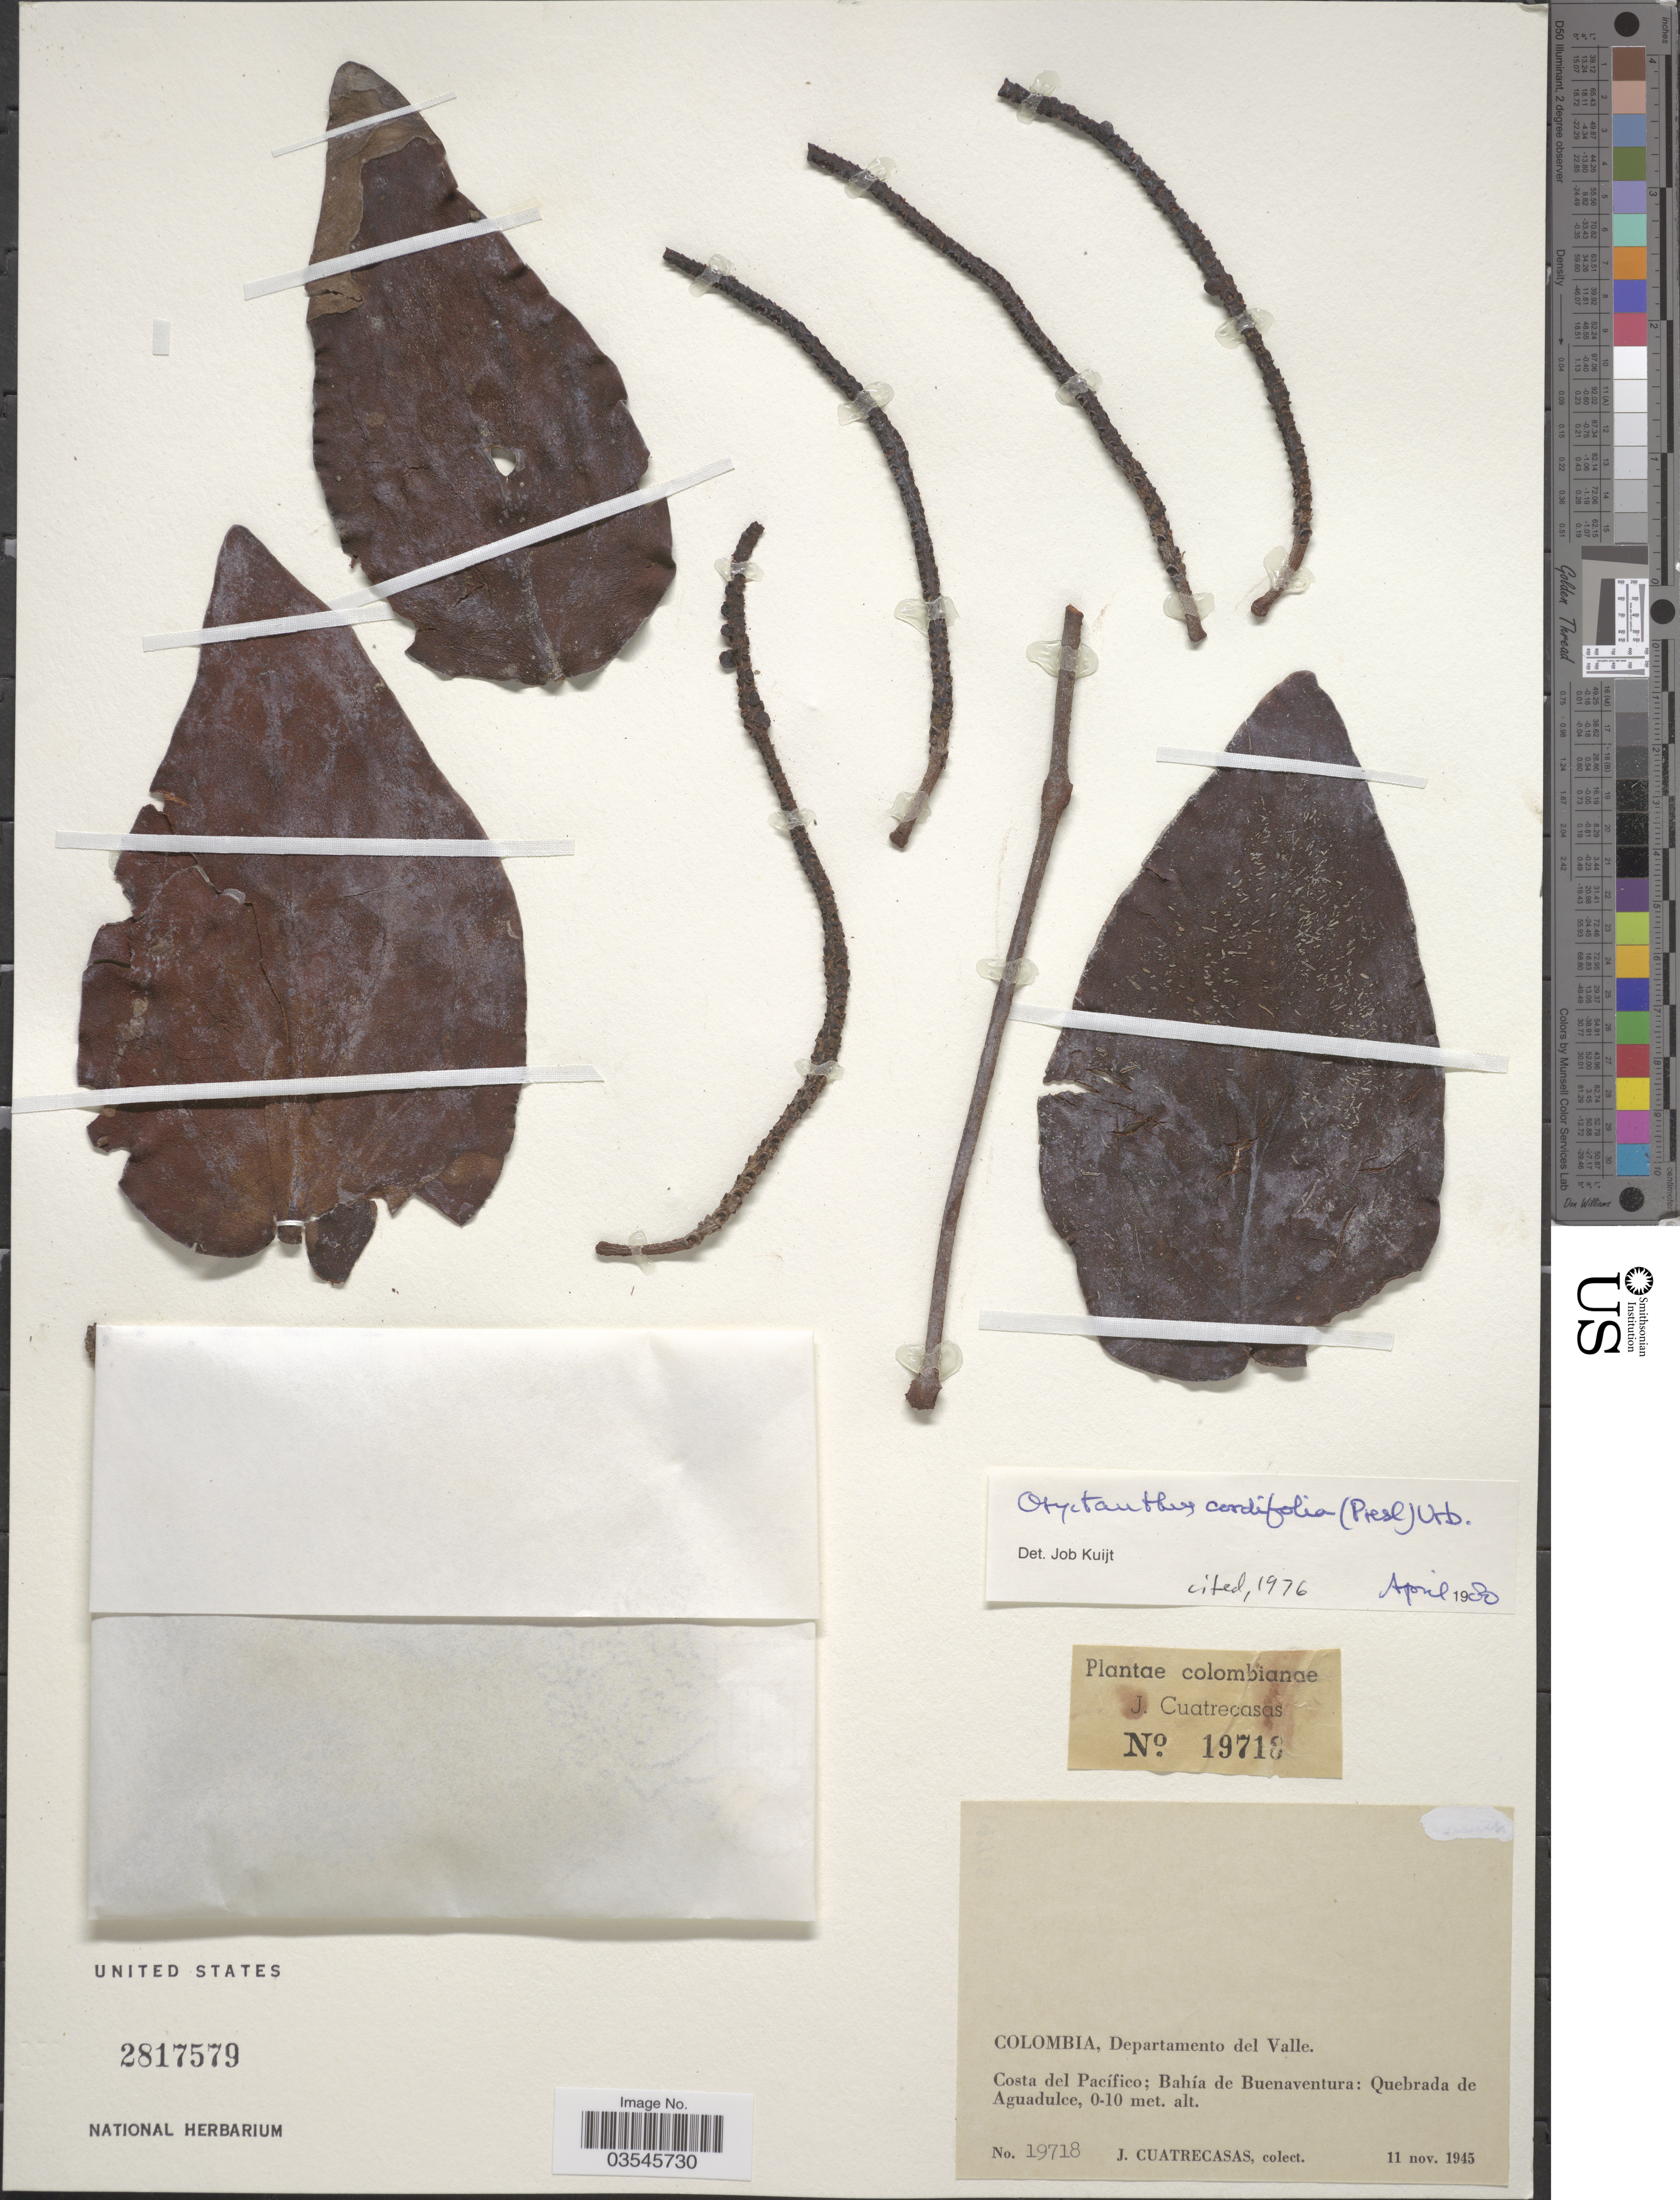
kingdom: Plantae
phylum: Tracheophyta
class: Magnoliopsida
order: Santalales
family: Loranthaceae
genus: Oryctanthus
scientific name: Oryctanthus cordifolius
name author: (C. Presl) Urb.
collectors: J. Cuatrecasas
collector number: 19718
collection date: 1945-11-11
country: Colombia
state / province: Valle del Cauca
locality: Departamento del Valle. Costa del Pacífico; Bahía de Buenaventura: Quebrada de Aguadulce.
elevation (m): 0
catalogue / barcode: US 2817579